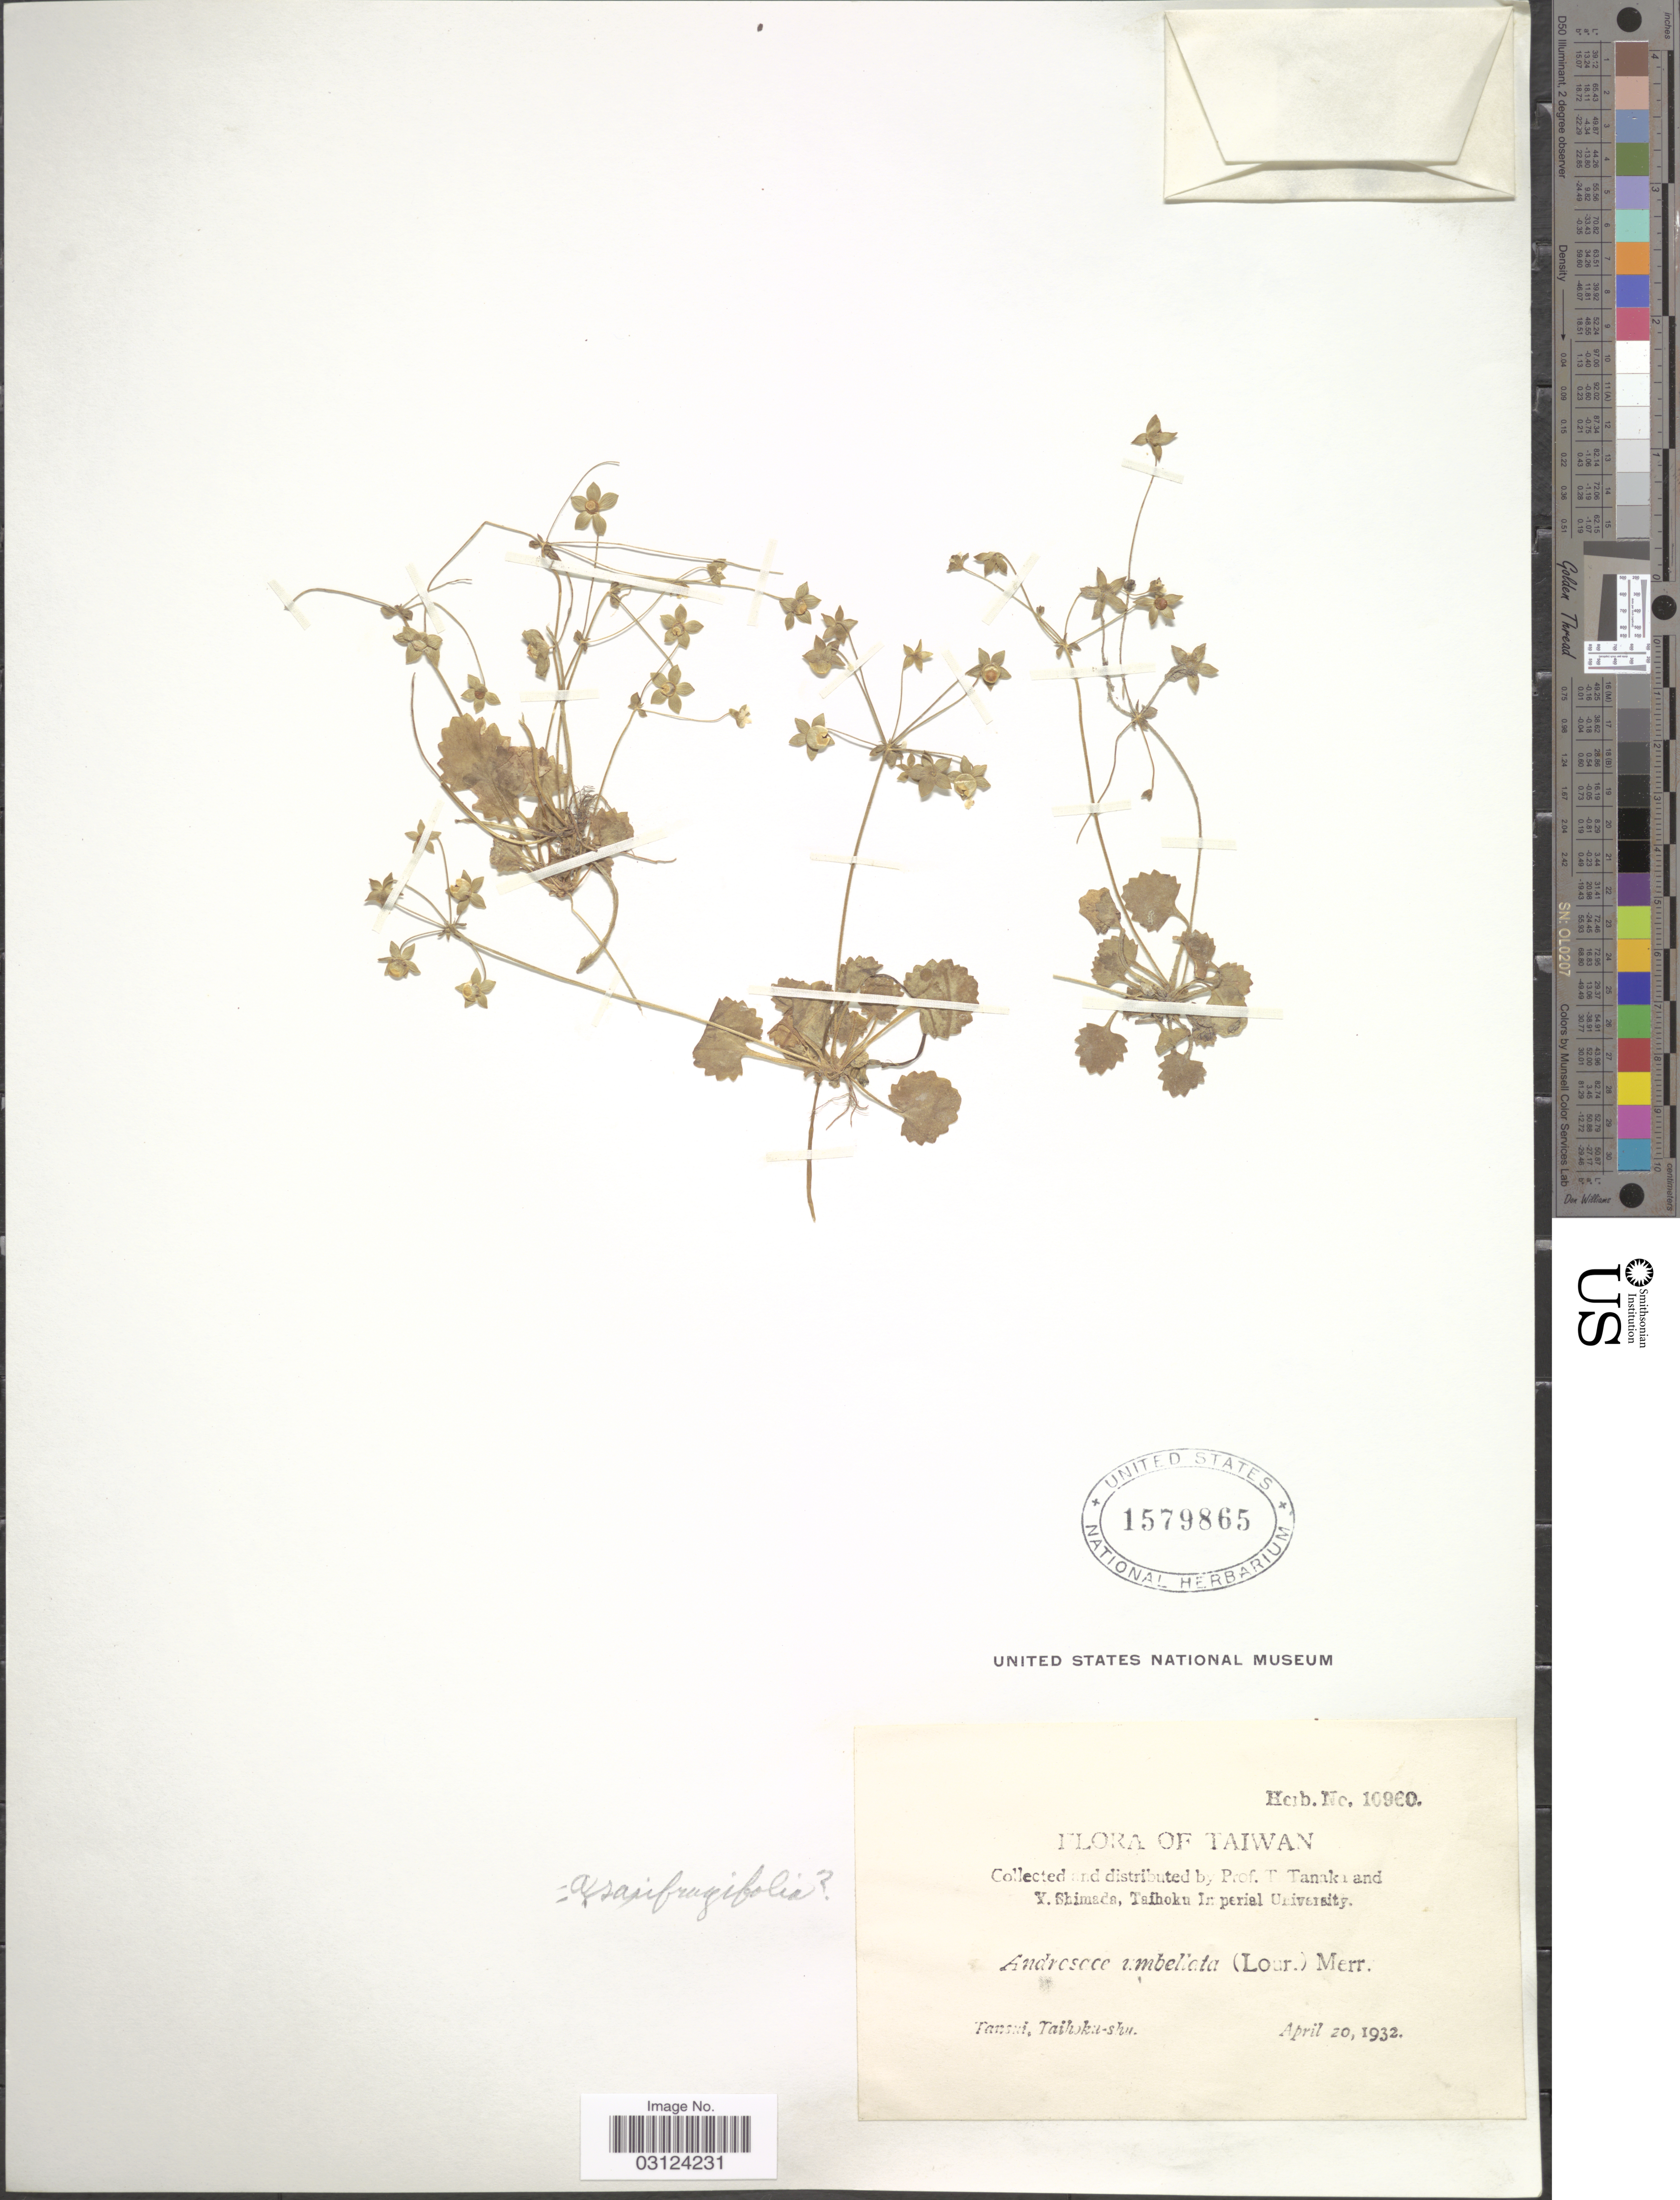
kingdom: Plantae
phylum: Tracheophyta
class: Magnoliopsida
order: Ericales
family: Primulaceae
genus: Androsace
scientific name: Androsace umbellata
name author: (Lour.) Merr.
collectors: T. Tanaka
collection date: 1932-04-20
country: Taiwan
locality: Tausui, Taihoku-shu.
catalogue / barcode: US 1579865